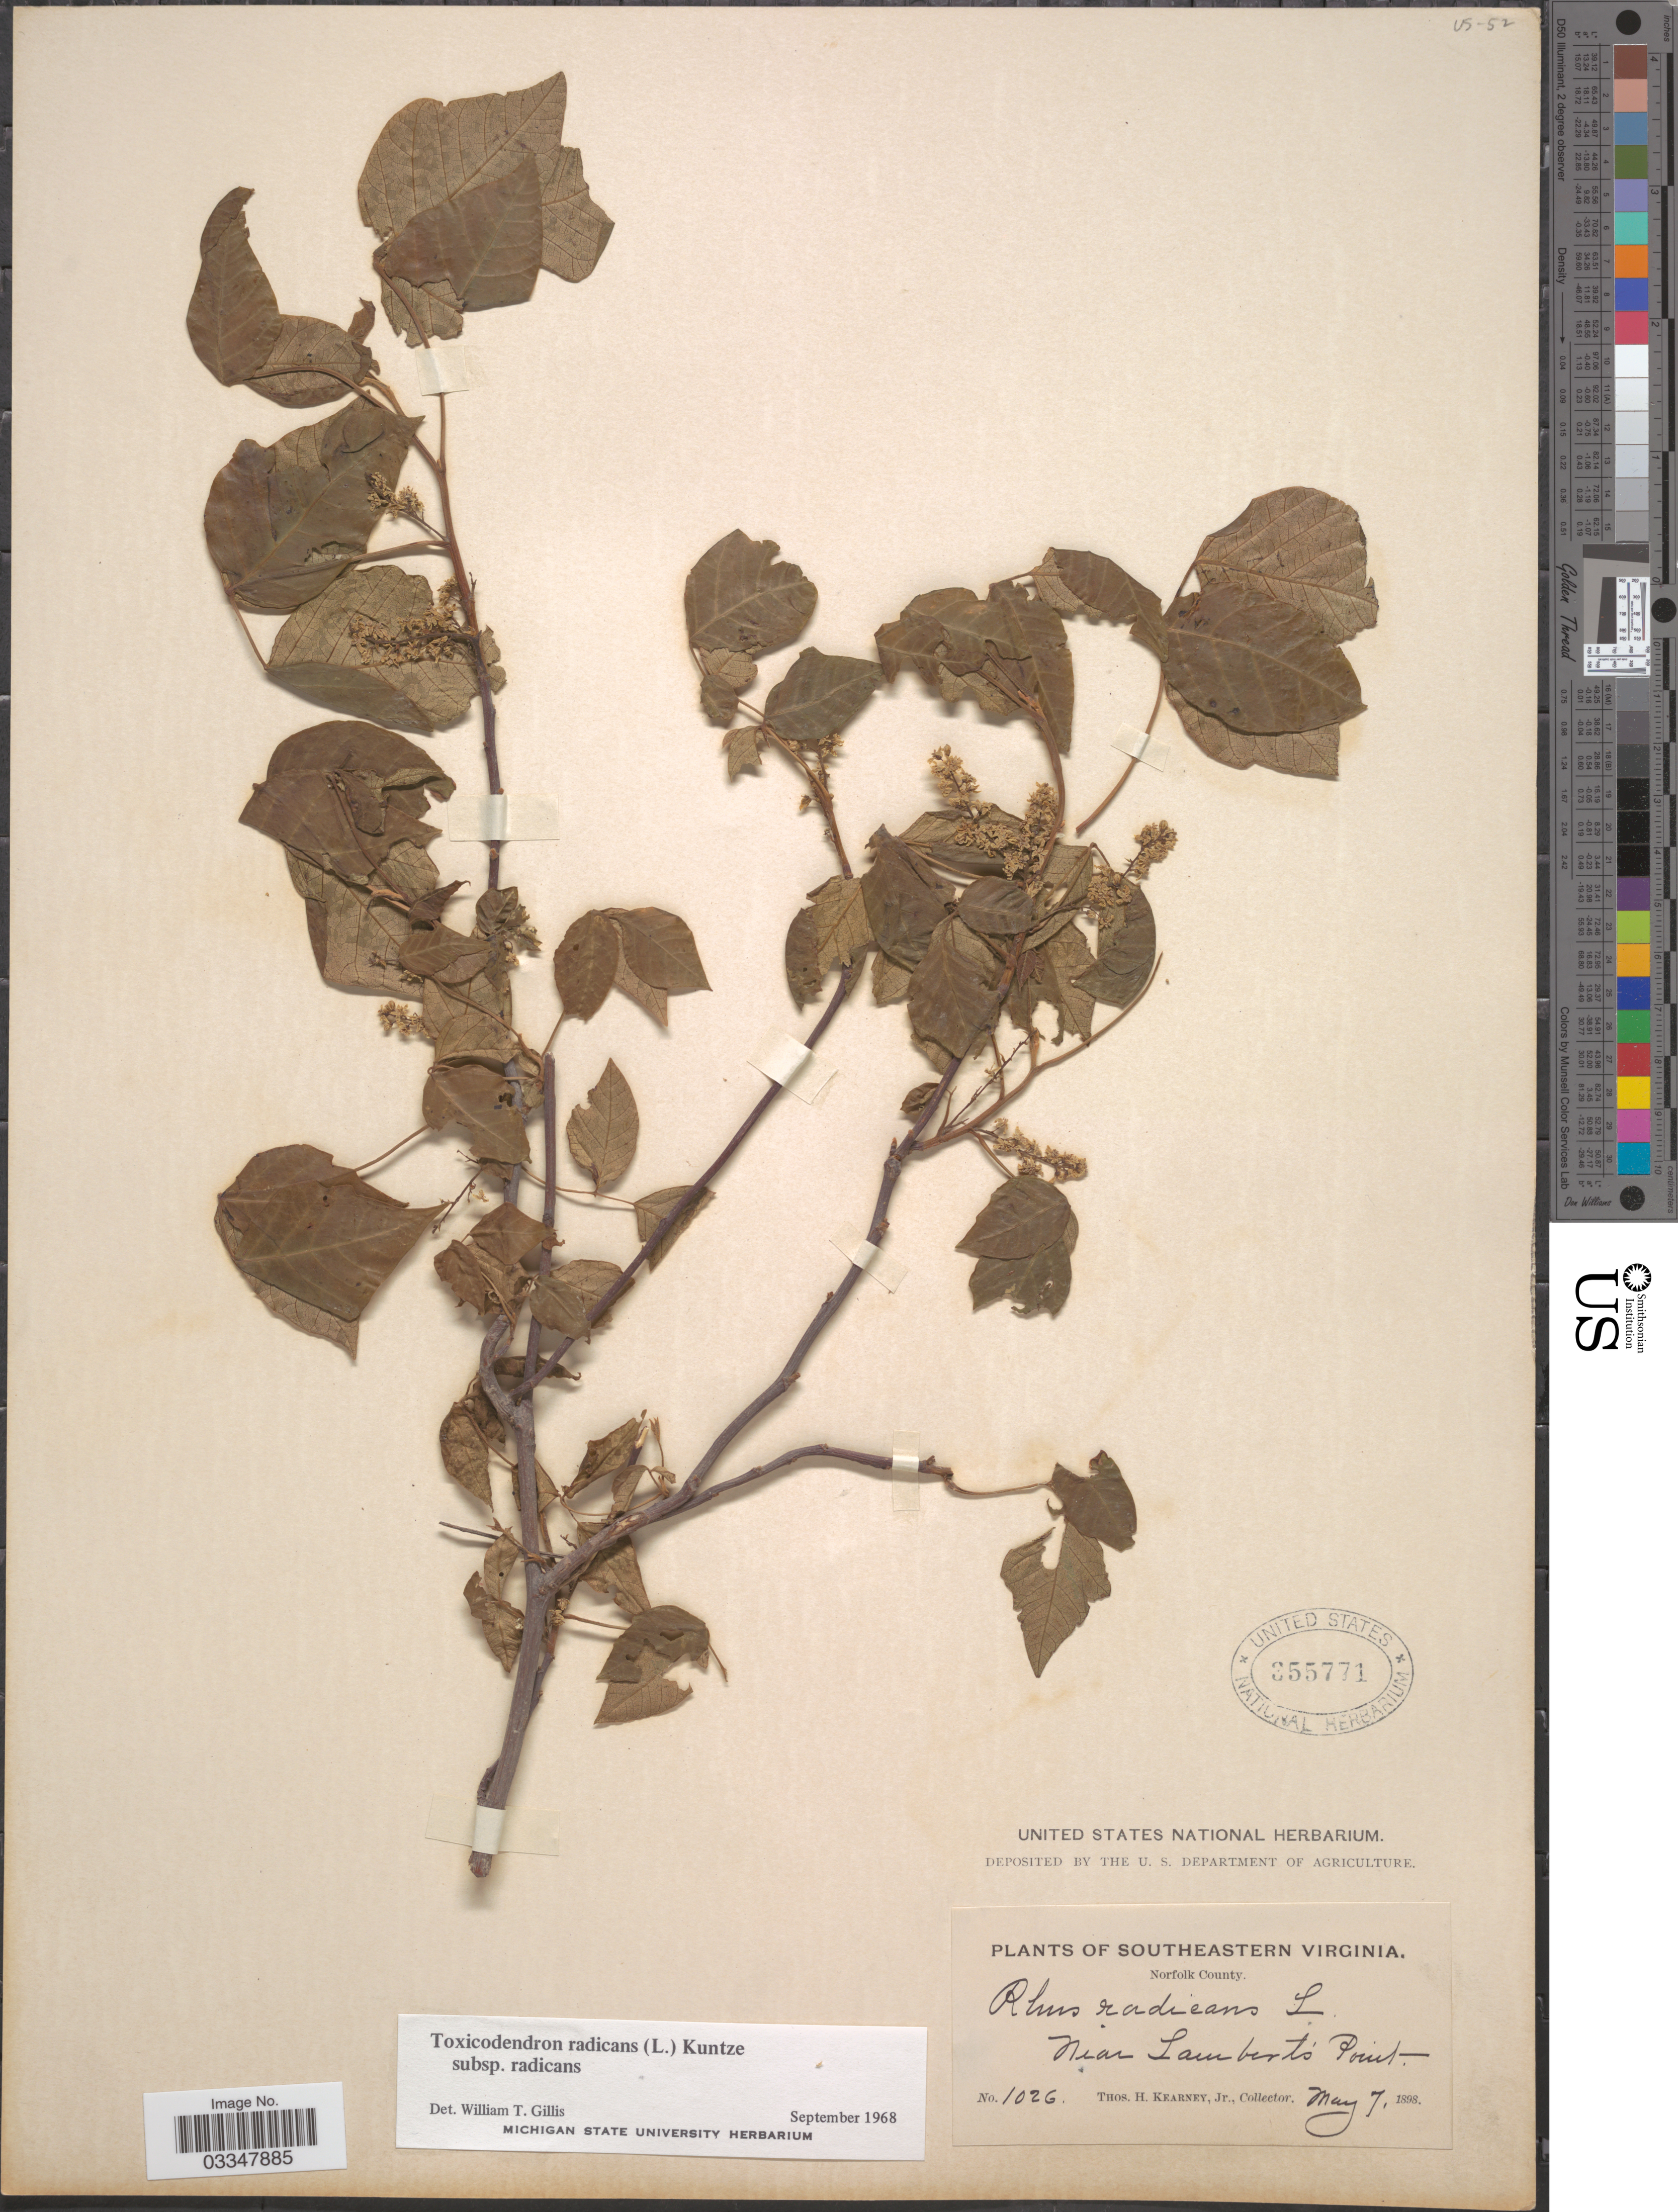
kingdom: Plantae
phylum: Tracheophyta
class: Magnoliopsida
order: Sapindales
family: Anacardiaceae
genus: Toxicodendron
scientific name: Toxicodendron radicans subsp. radicans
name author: (L.) Kuntze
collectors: T. H. Kearney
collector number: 1026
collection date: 1898-05-07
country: United States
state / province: Virginia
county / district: City of Norfolk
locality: Southeastern Virginia. Norfolk County. Near Lambert's Point.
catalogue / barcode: US 355771